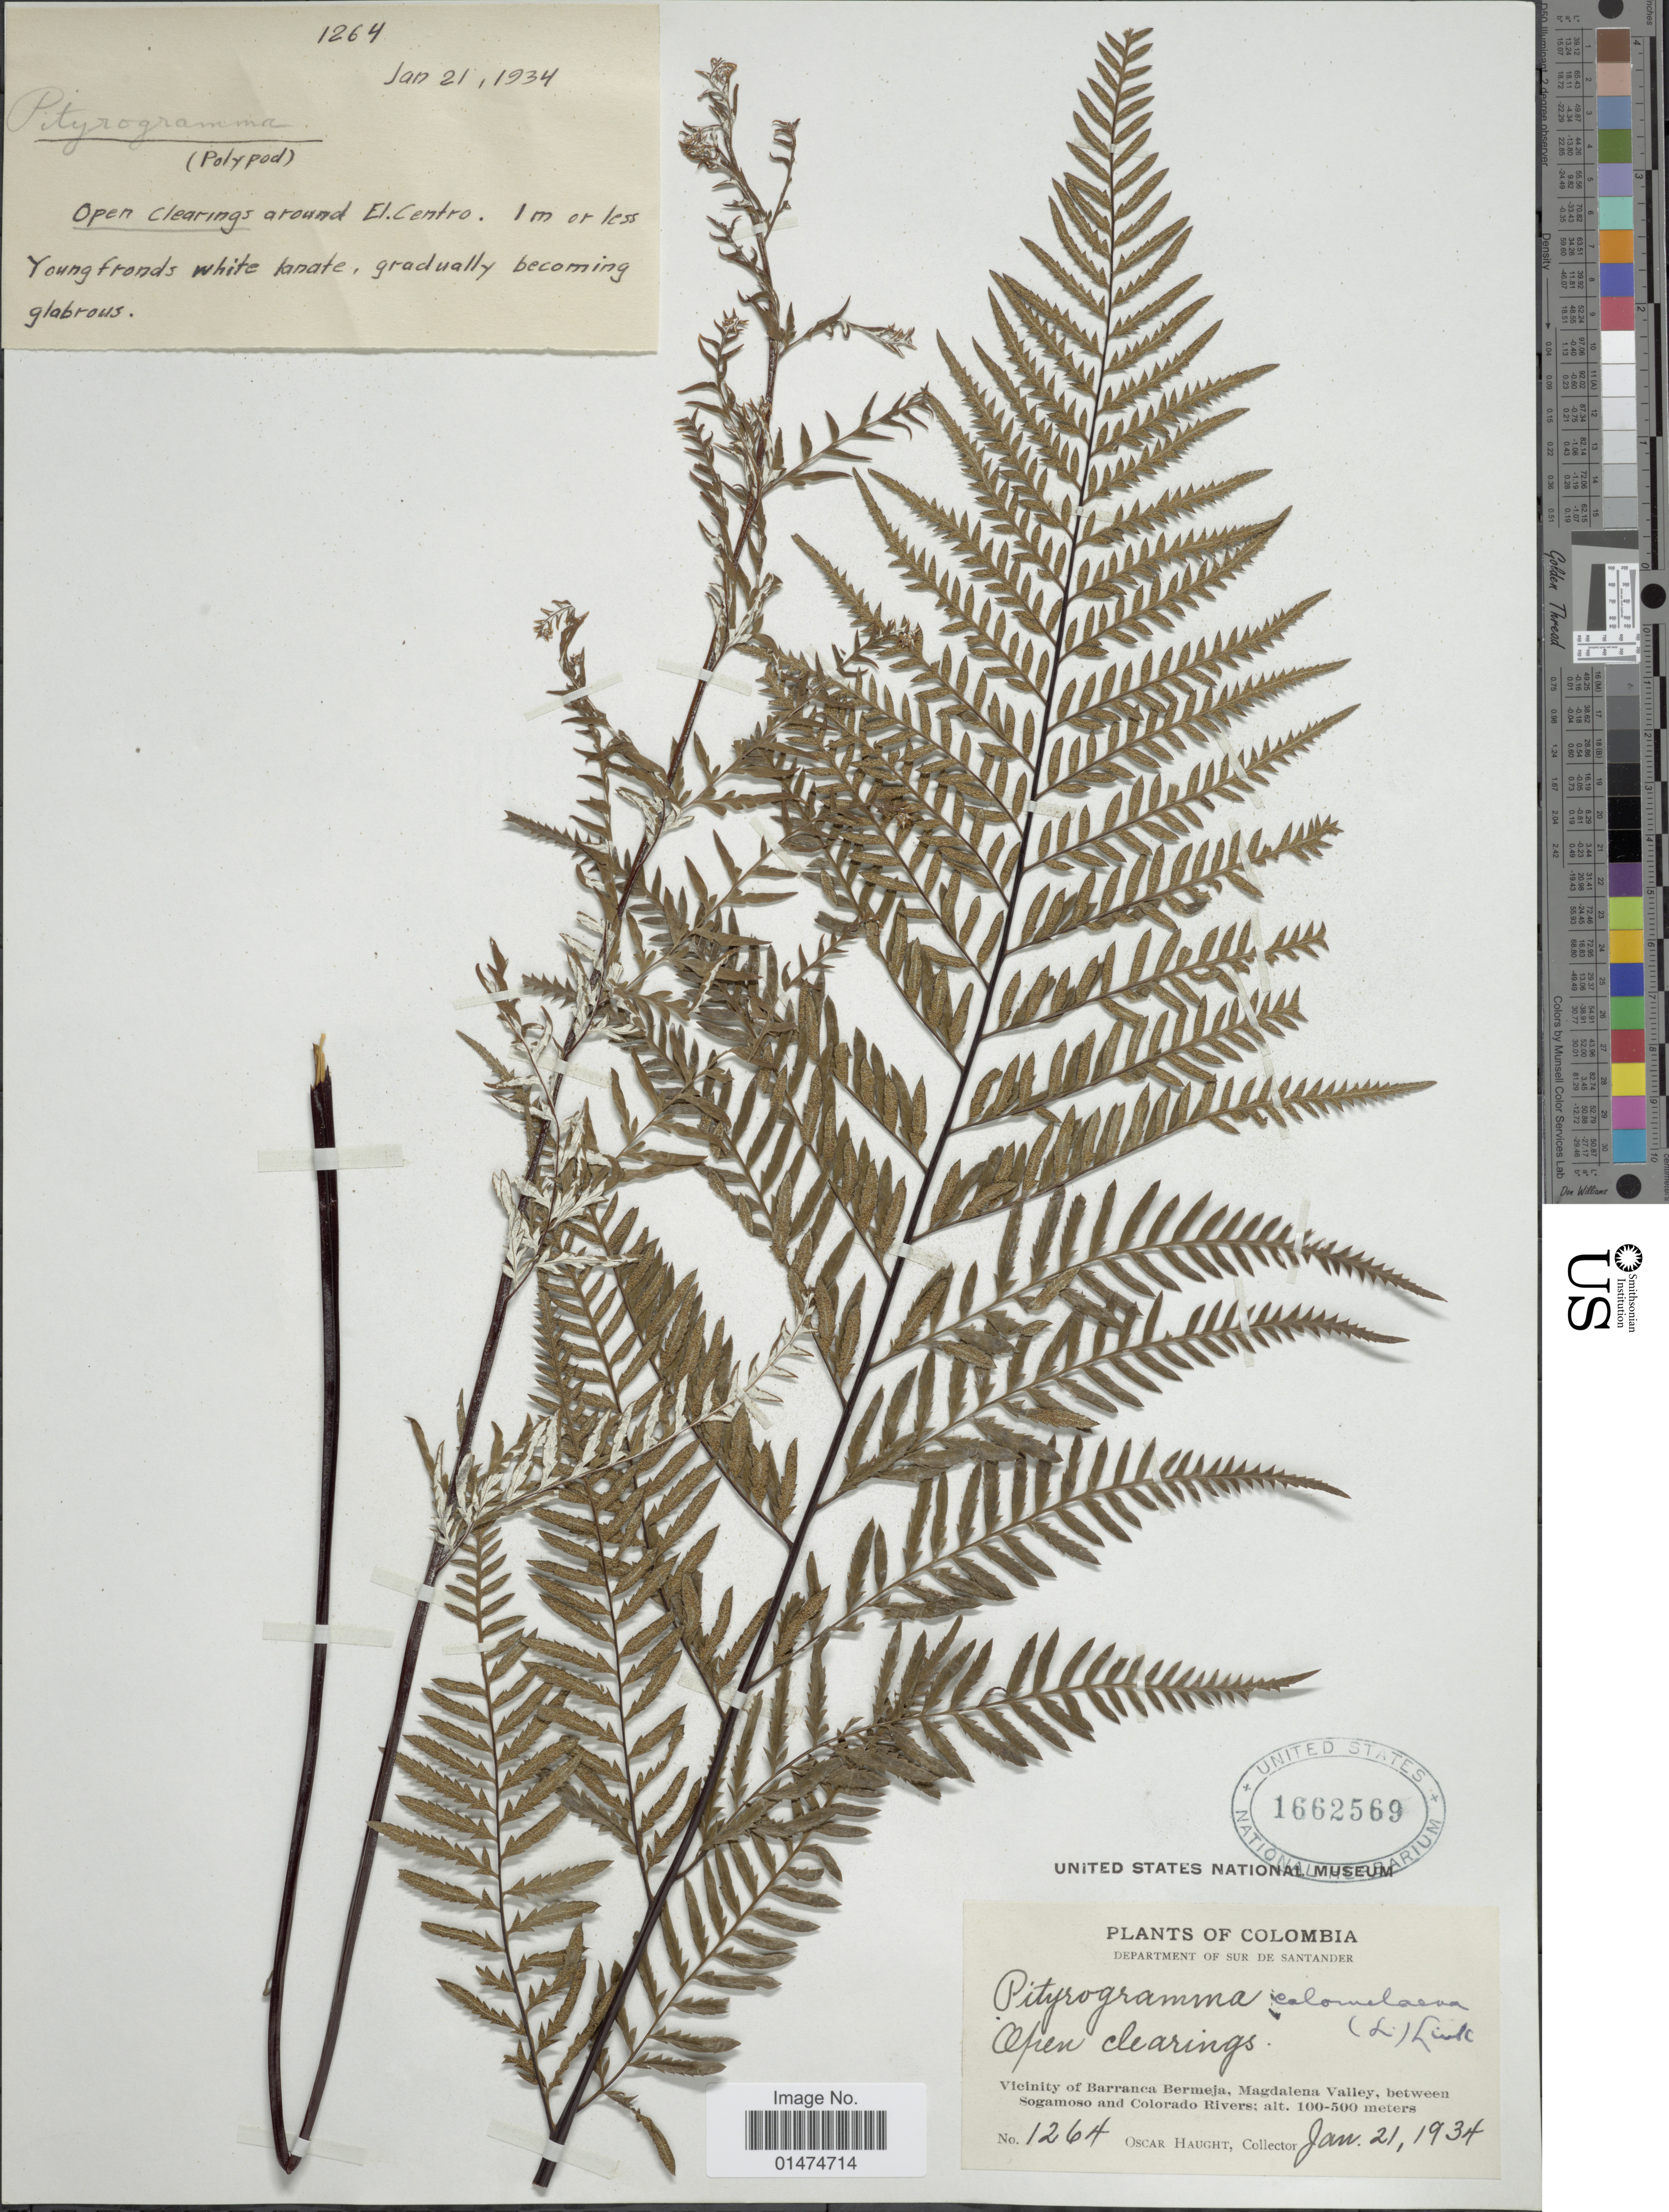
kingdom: Plantae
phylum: Tracheophyta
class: Polypodiopsida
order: Polypodiales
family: Pteridaceae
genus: Pityrogramma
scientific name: Pityrogramma calomelanos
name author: (L.) Link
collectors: O. L. Haught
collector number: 1264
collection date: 1934-01-21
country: Colombia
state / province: Magdalena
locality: Department of Sur de Santander, vicinity of Barranca Bermeja, Magdalena Valley, between Sogamoso and Colorado Rivers.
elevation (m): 100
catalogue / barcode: US 1662569